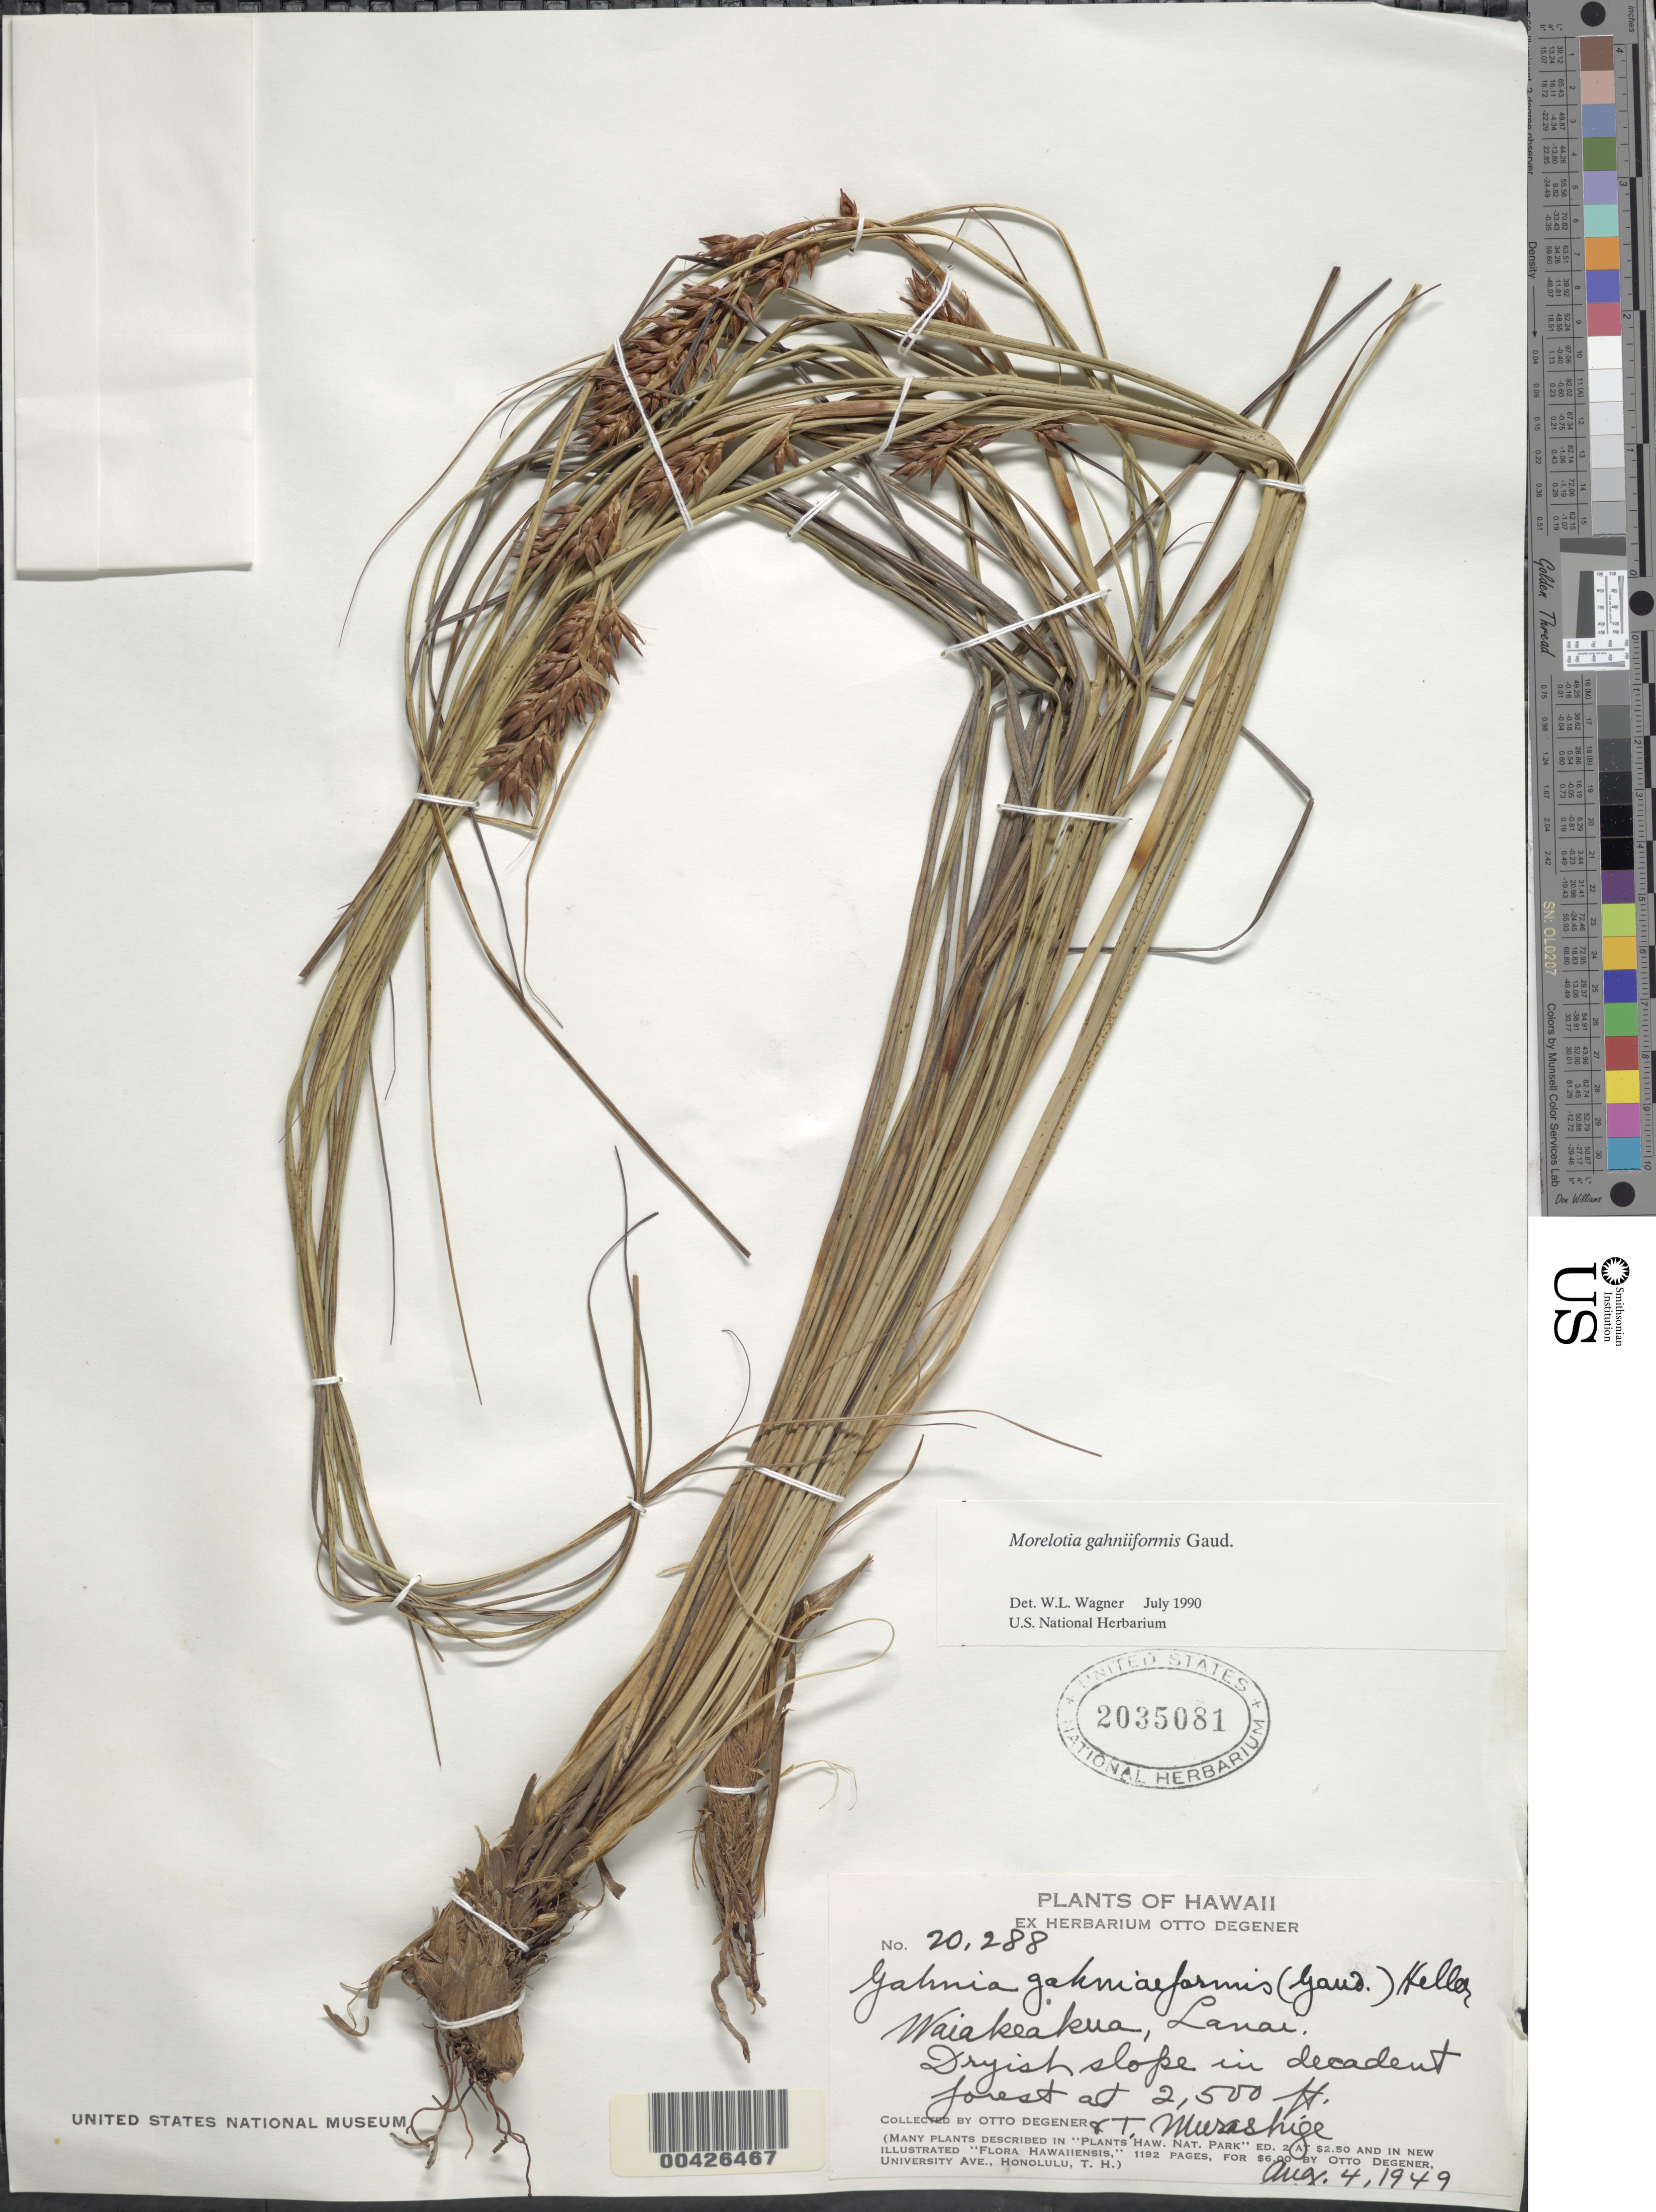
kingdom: Plantae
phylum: Tracheophyta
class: Liliopsida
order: Poales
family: Cyperaceae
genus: Morelotia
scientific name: Morelotia gahniiformis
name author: Gaudich.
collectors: O. Degener & T. Murashige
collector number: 20288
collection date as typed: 4 Aug 1949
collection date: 1949-08-04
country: United States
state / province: Hawaii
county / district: Maui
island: Lana'i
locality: Lanai: Waiakeakua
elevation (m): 762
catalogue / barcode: US 2035081